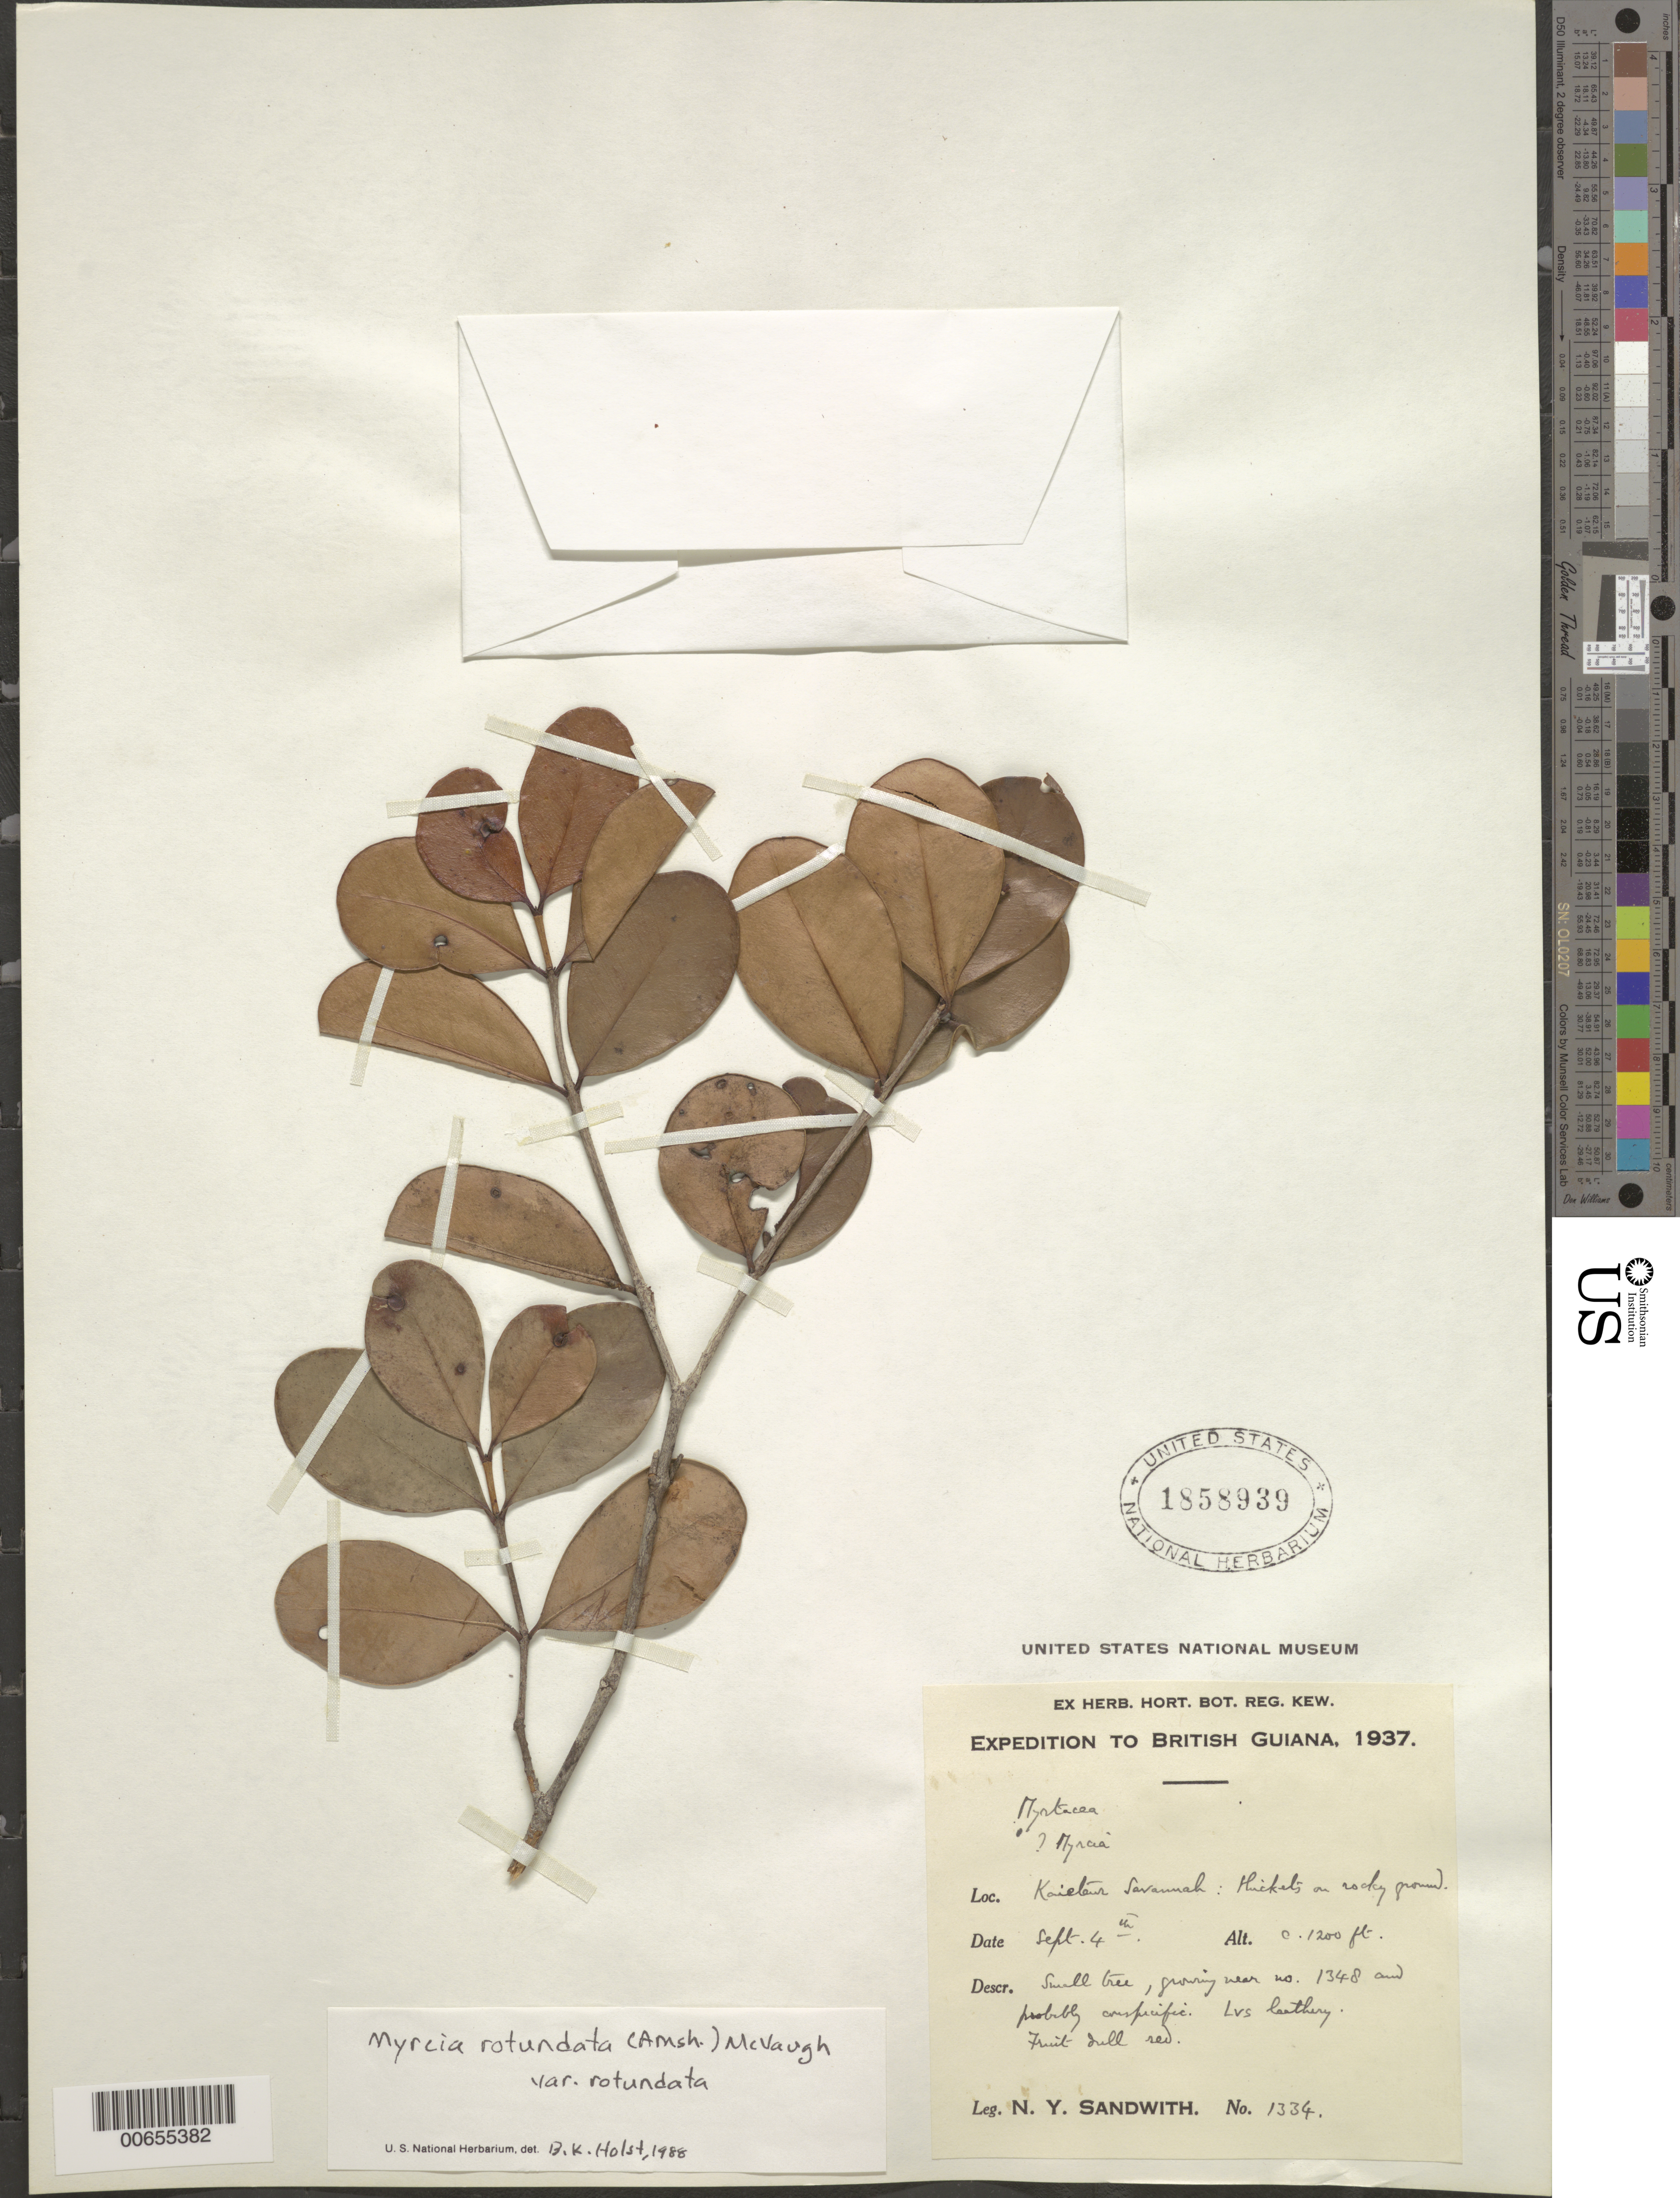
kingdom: Plantae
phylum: Tracheophyta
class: Magnoliopsida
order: Myrtales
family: Myrtaceae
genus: Myrcia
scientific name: Myrcia rotundata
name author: (Amshoff) McVaugh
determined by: Holst, Bruce K.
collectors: N. Y. Sandwith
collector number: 1334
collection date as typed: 4-Sep-37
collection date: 1937-09-04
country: Guyana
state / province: Potaro-Siparuni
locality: Kaieteur National Park; Kaieteur Savanna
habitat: Thickets on rocky ground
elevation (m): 366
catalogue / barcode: US 1858939